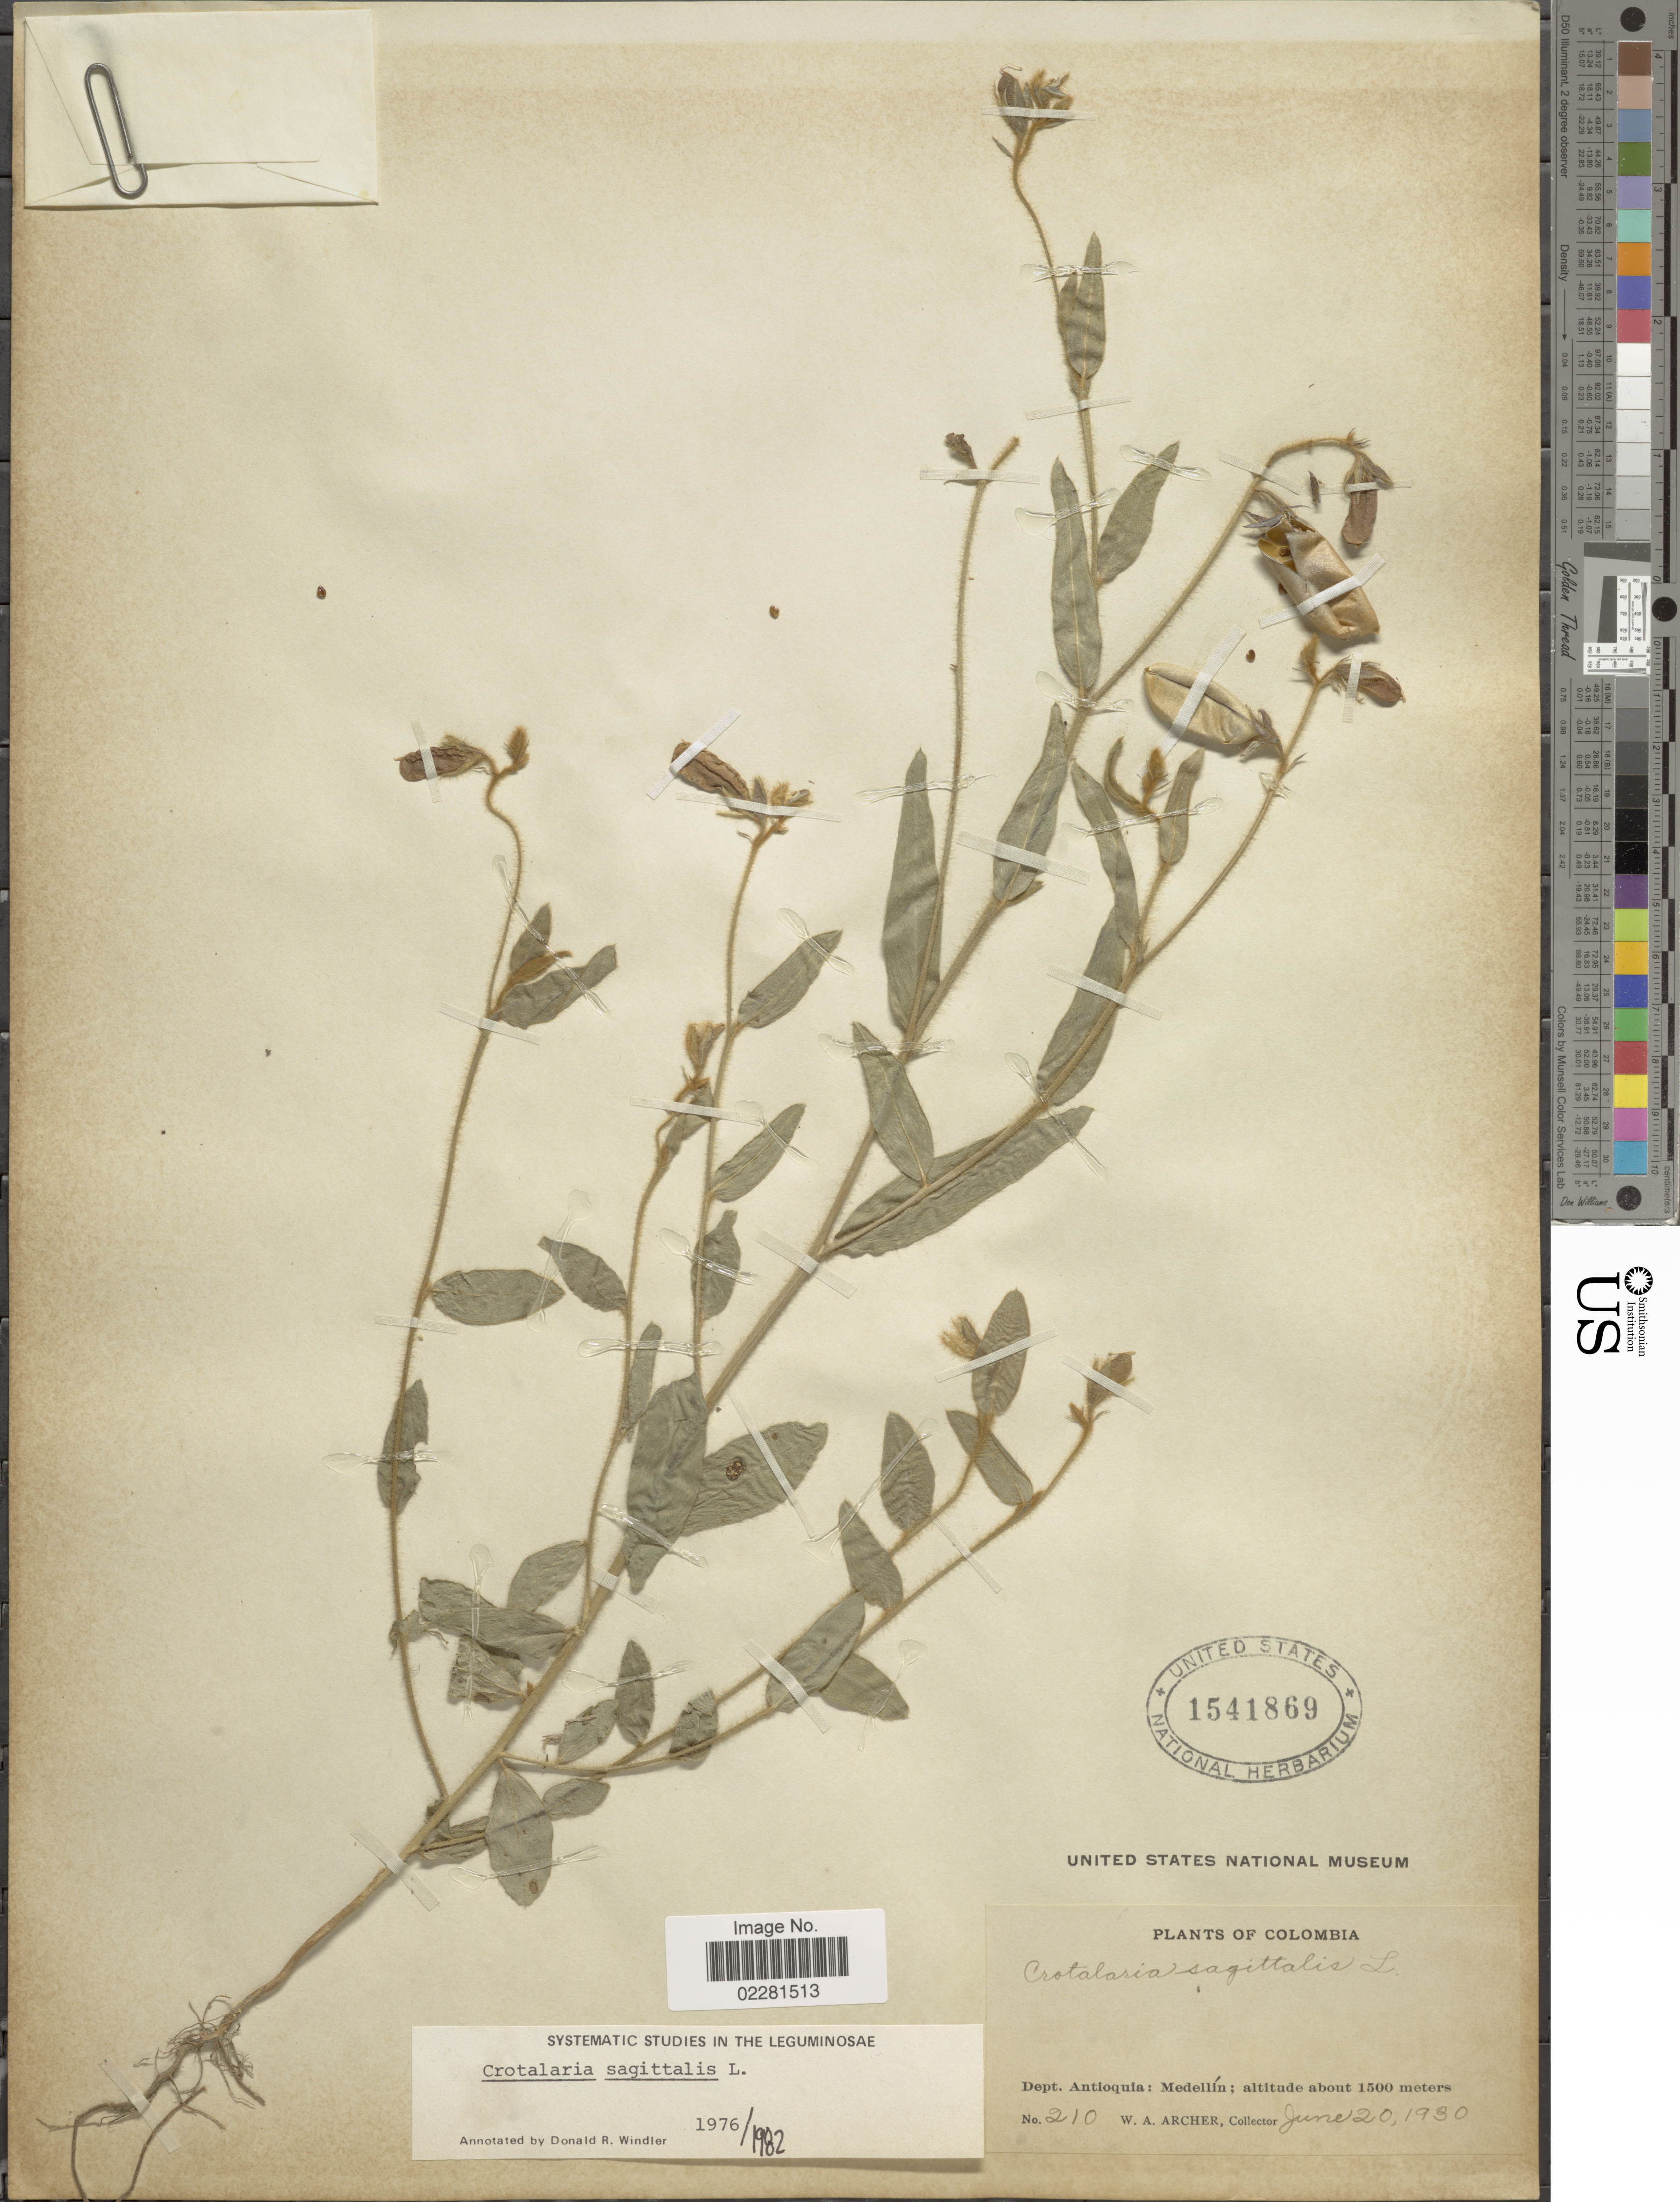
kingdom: Plantae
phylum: Tracheophyta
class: Magnoliopsida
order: Fabales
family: Fabaceae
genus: Crotalaria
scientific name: Crotalaria sagittalis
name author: L.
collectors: W. A. Archer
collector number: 210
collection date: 1930-06-20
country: Colombia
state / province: Antioquia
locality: Medellin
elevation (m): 1500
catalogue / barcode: US 1541869